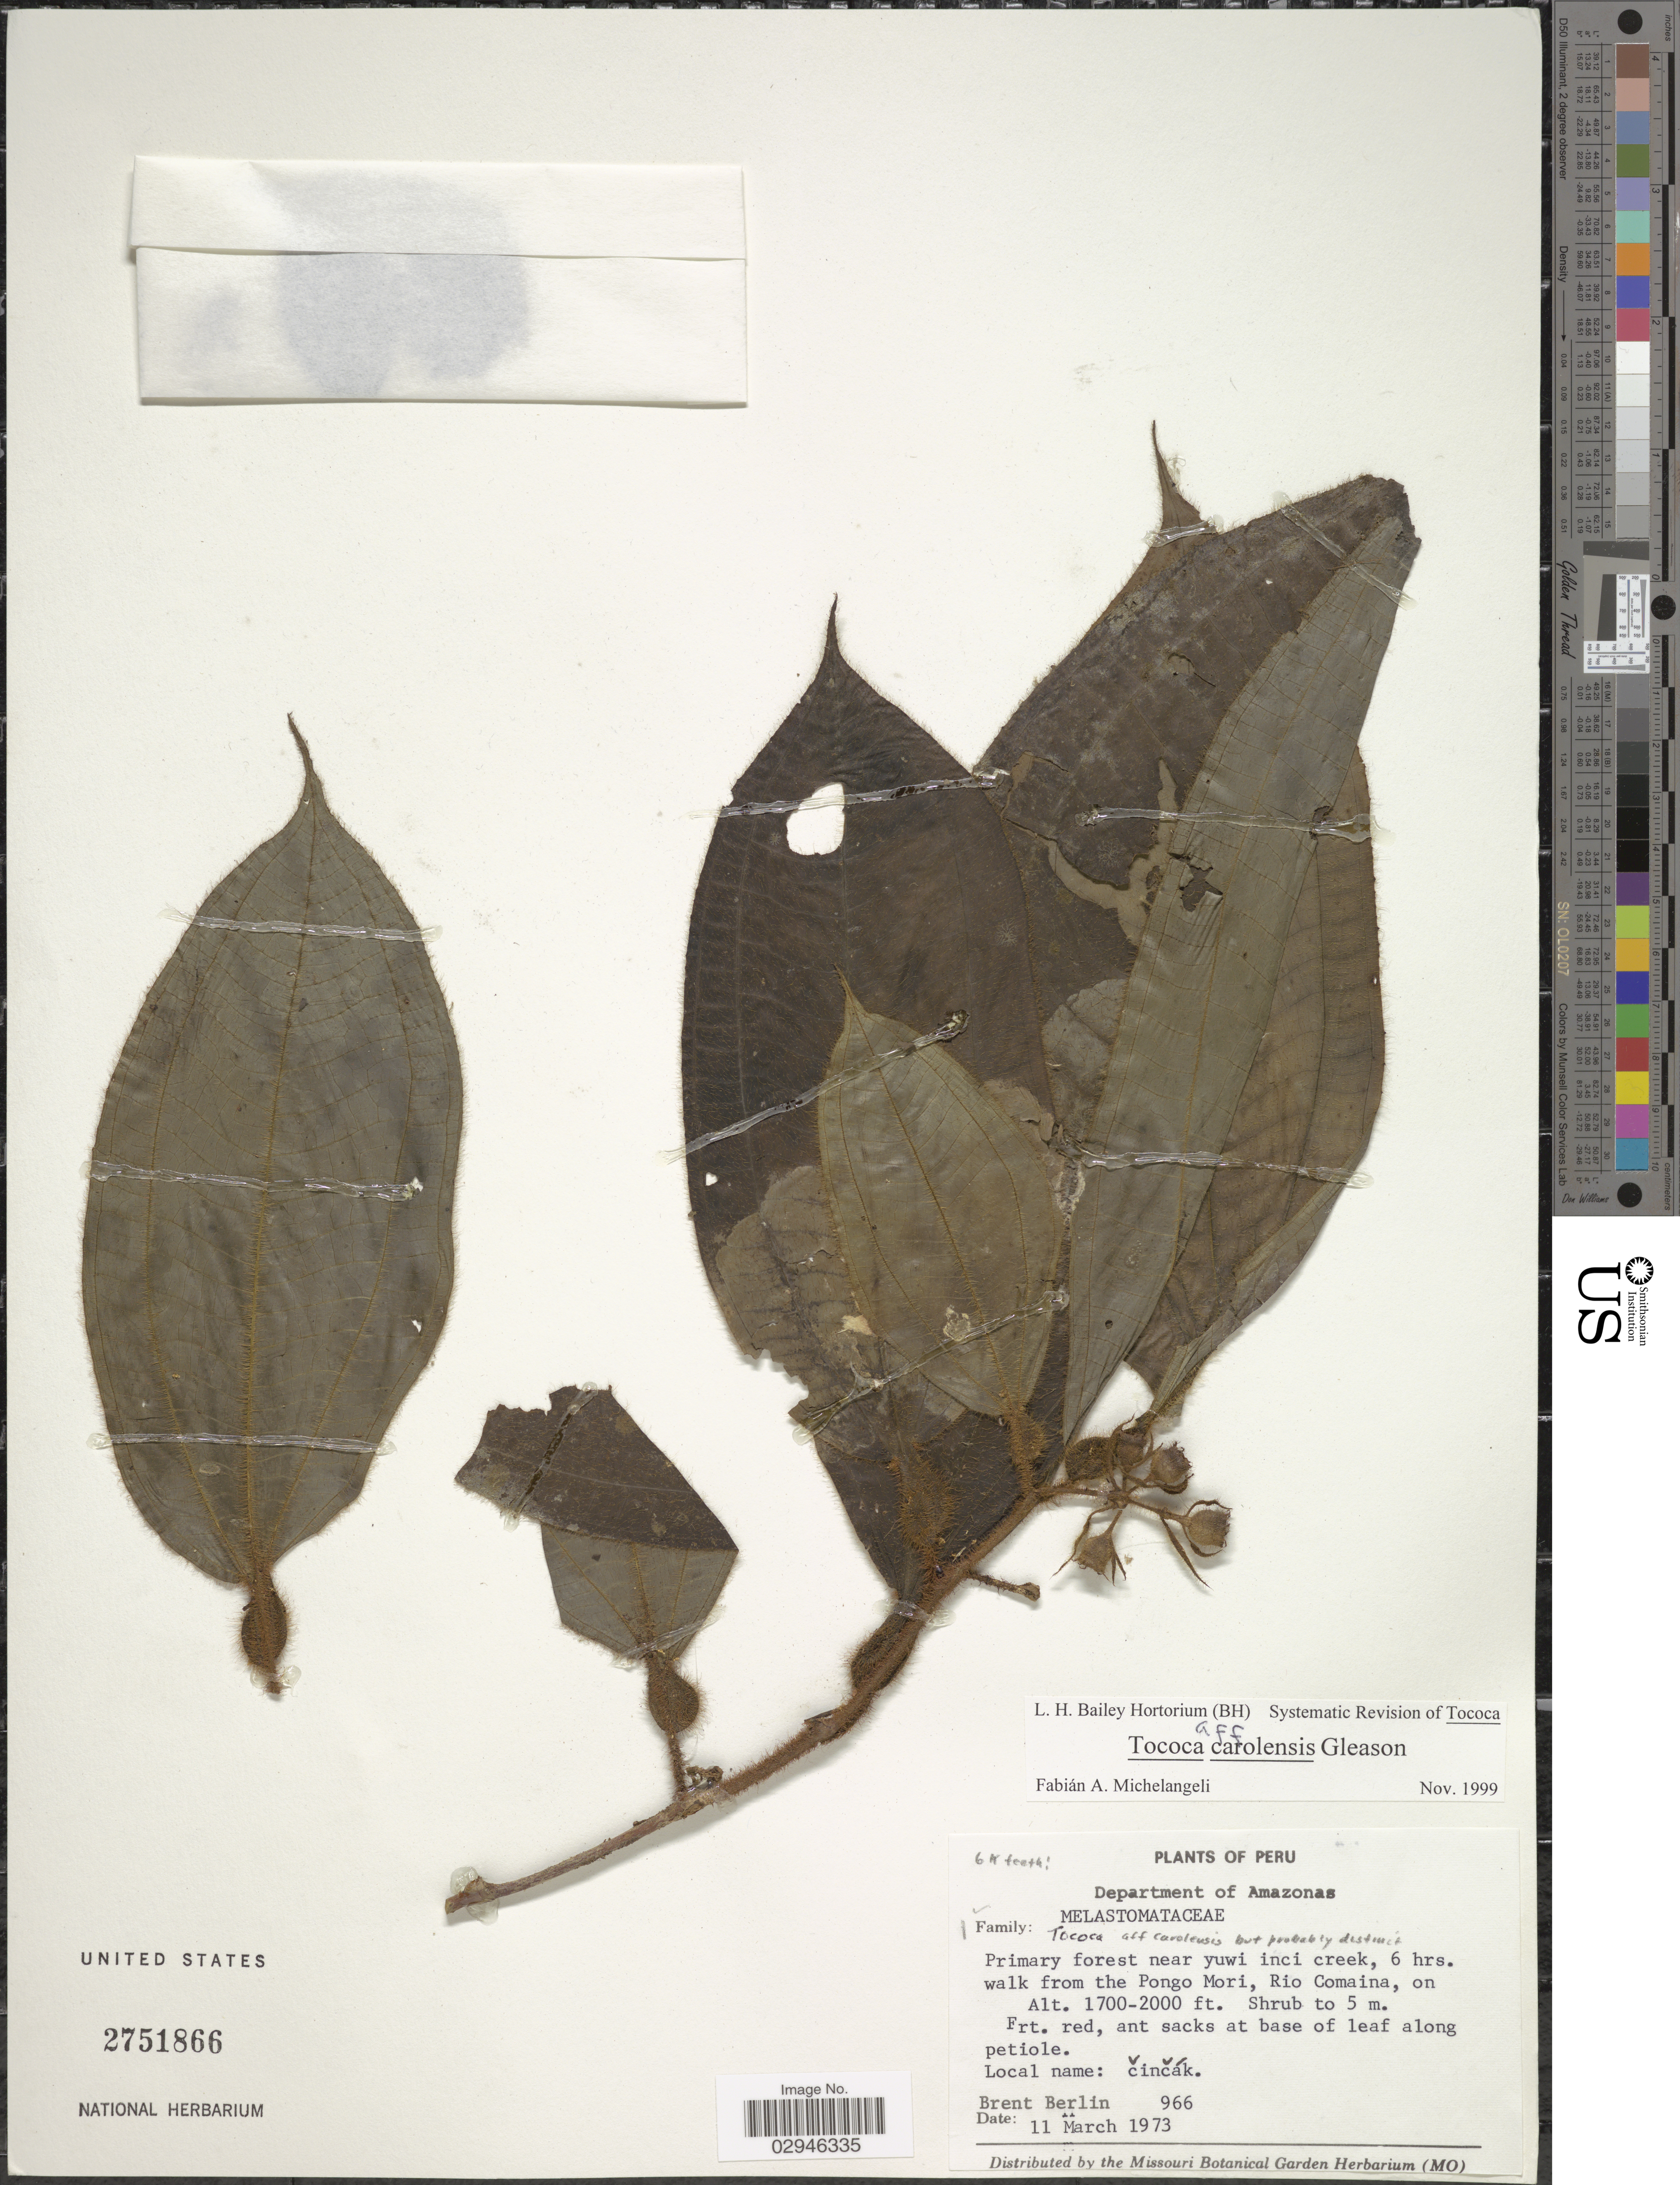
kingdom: Plantae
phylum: Tracheophyta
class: Magnoliopsida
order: Myrtales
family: Melastomataceae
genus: Tococa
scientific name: Tococa carolensis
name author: Gleason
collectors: B. Berlin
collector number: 966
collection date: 1973-03-11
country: Peru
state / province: Amazonas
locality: Department of Amazonas, Primary forest near yuwi inci creek, 6 hrs. walk from the Pongo Mori, Rio Comaina.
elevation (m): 518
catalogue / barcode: US 2751866